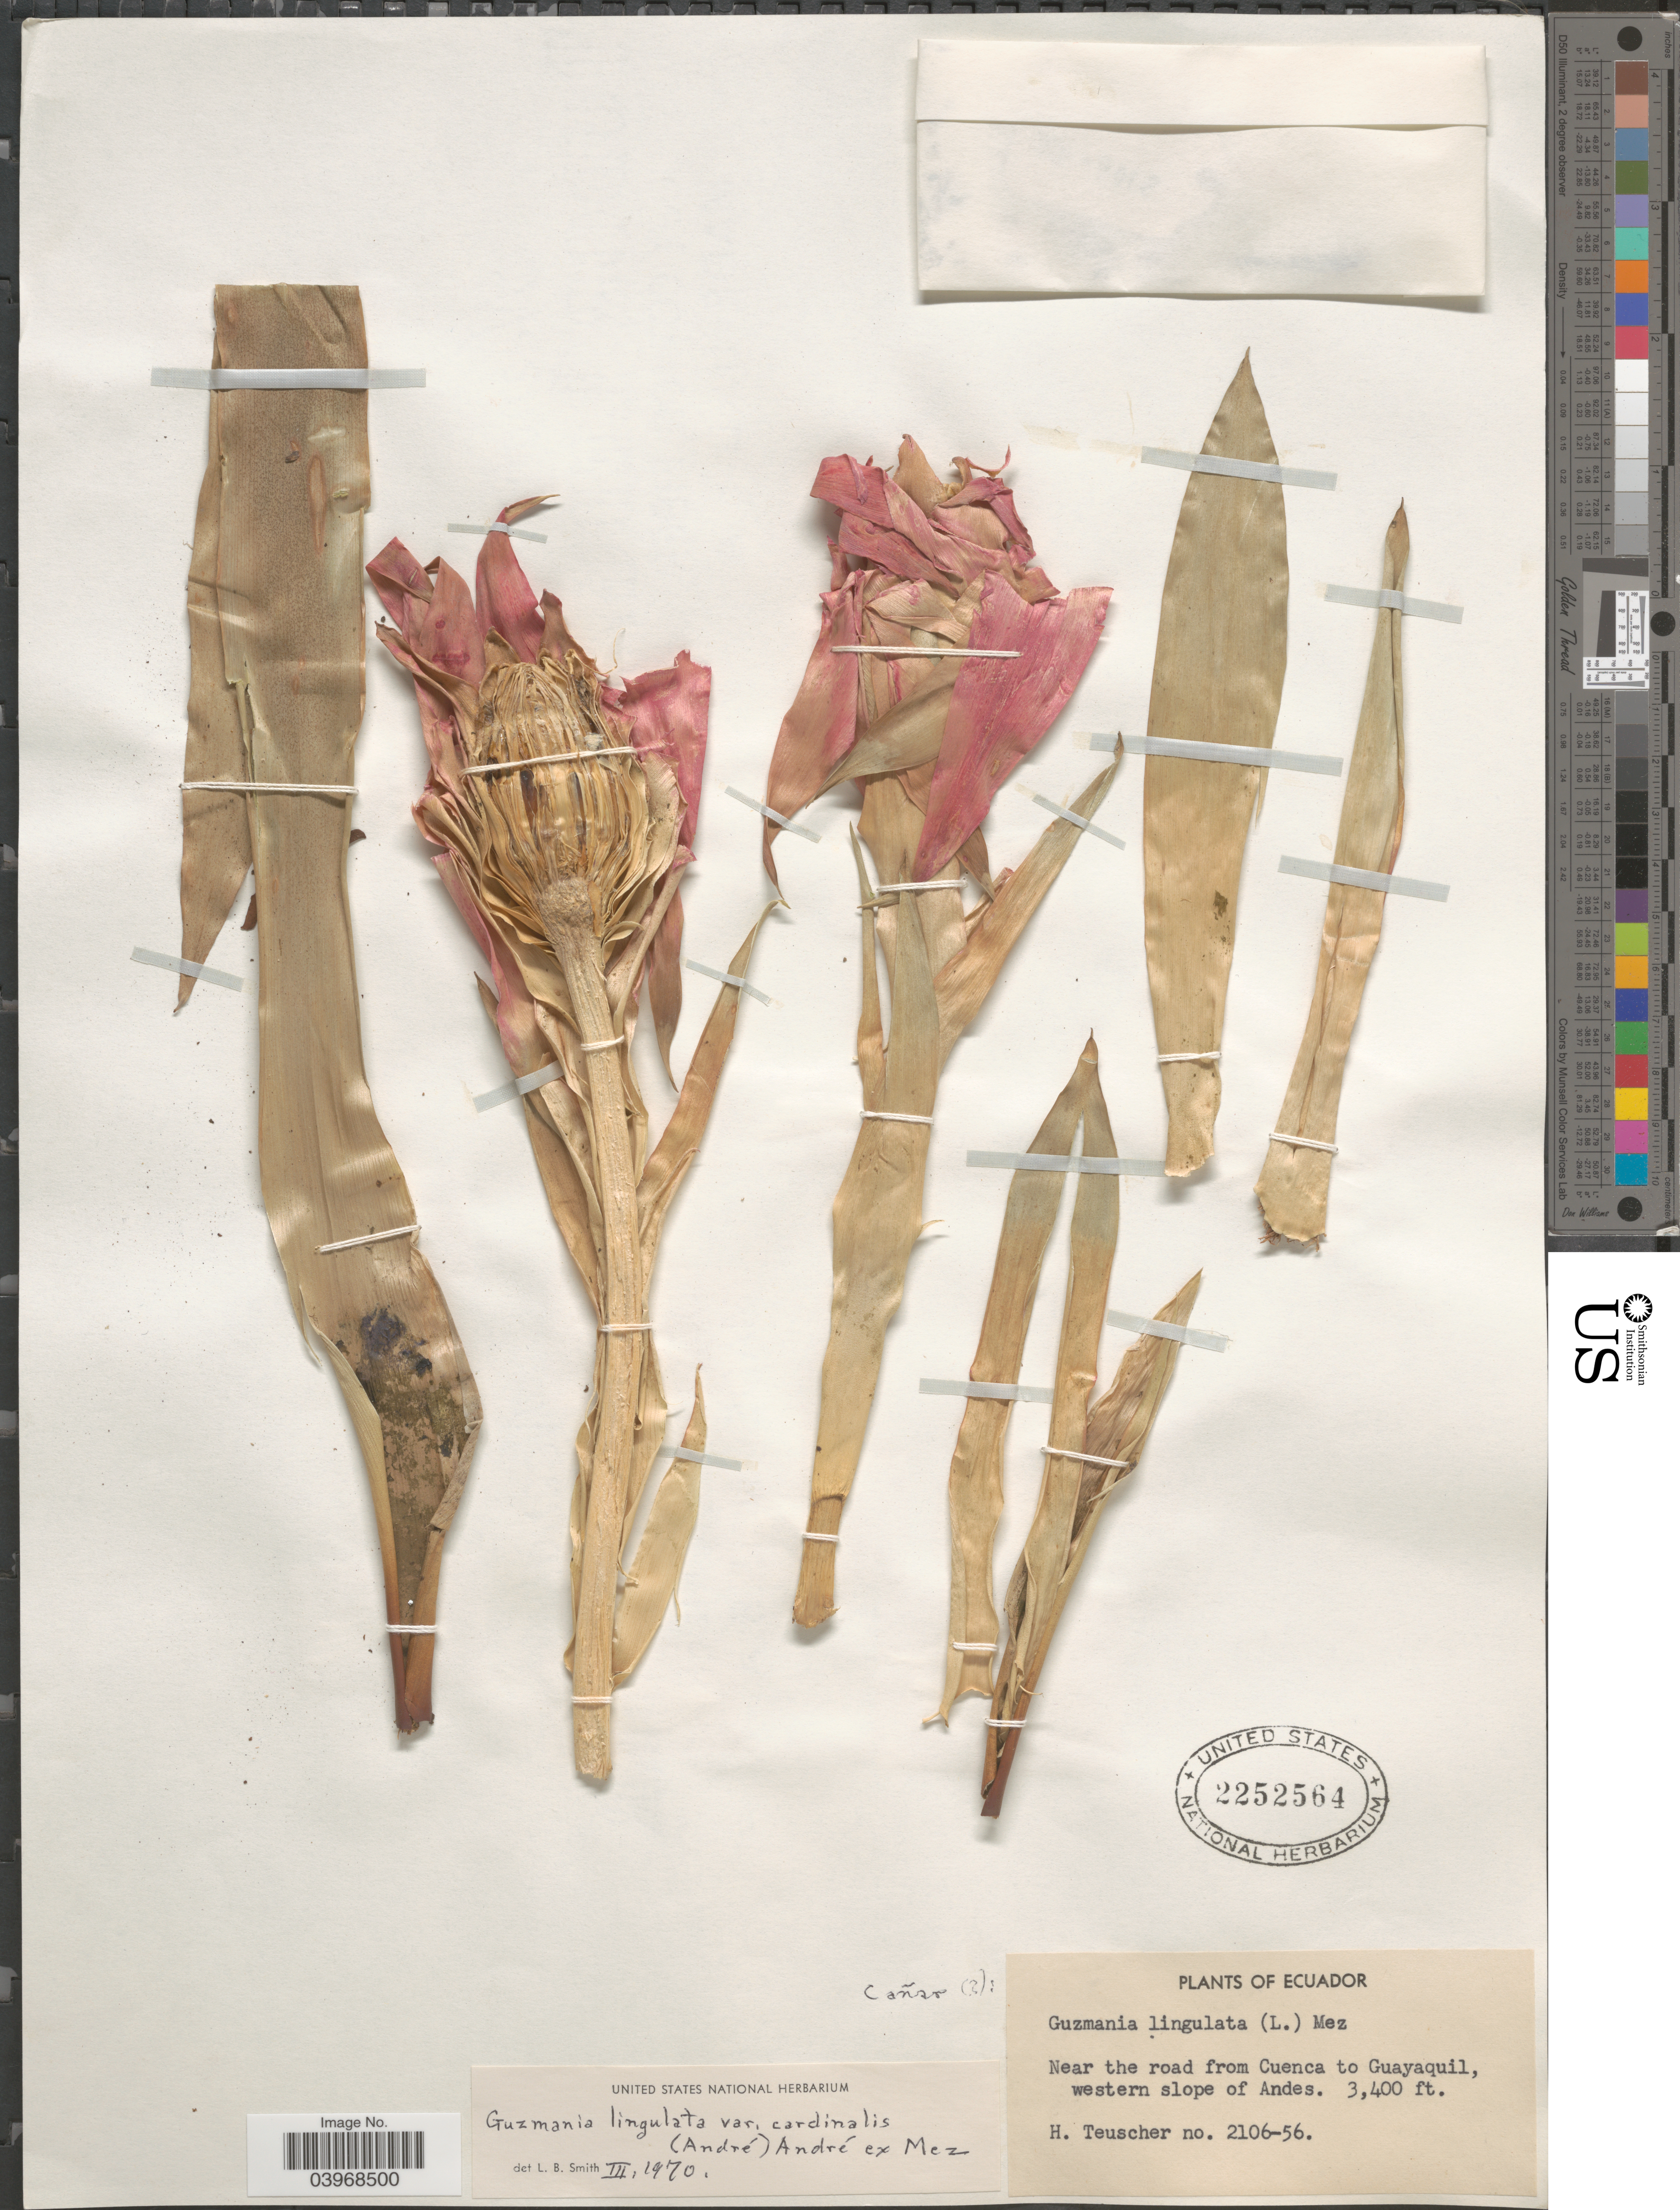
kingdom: Plantae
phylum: Tracheophyta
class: Liliopsida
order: Poales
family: Bromeliaceae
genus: Guzmania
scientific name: Guzmania lingulata var. cardinalis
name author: (André) Mez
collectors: H. Teuscher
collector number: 2106-56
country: Ecuador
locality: Near the road from Cuenca to Guayaquil, western slope of Andes.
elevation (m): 1036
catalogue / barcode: US 2252564